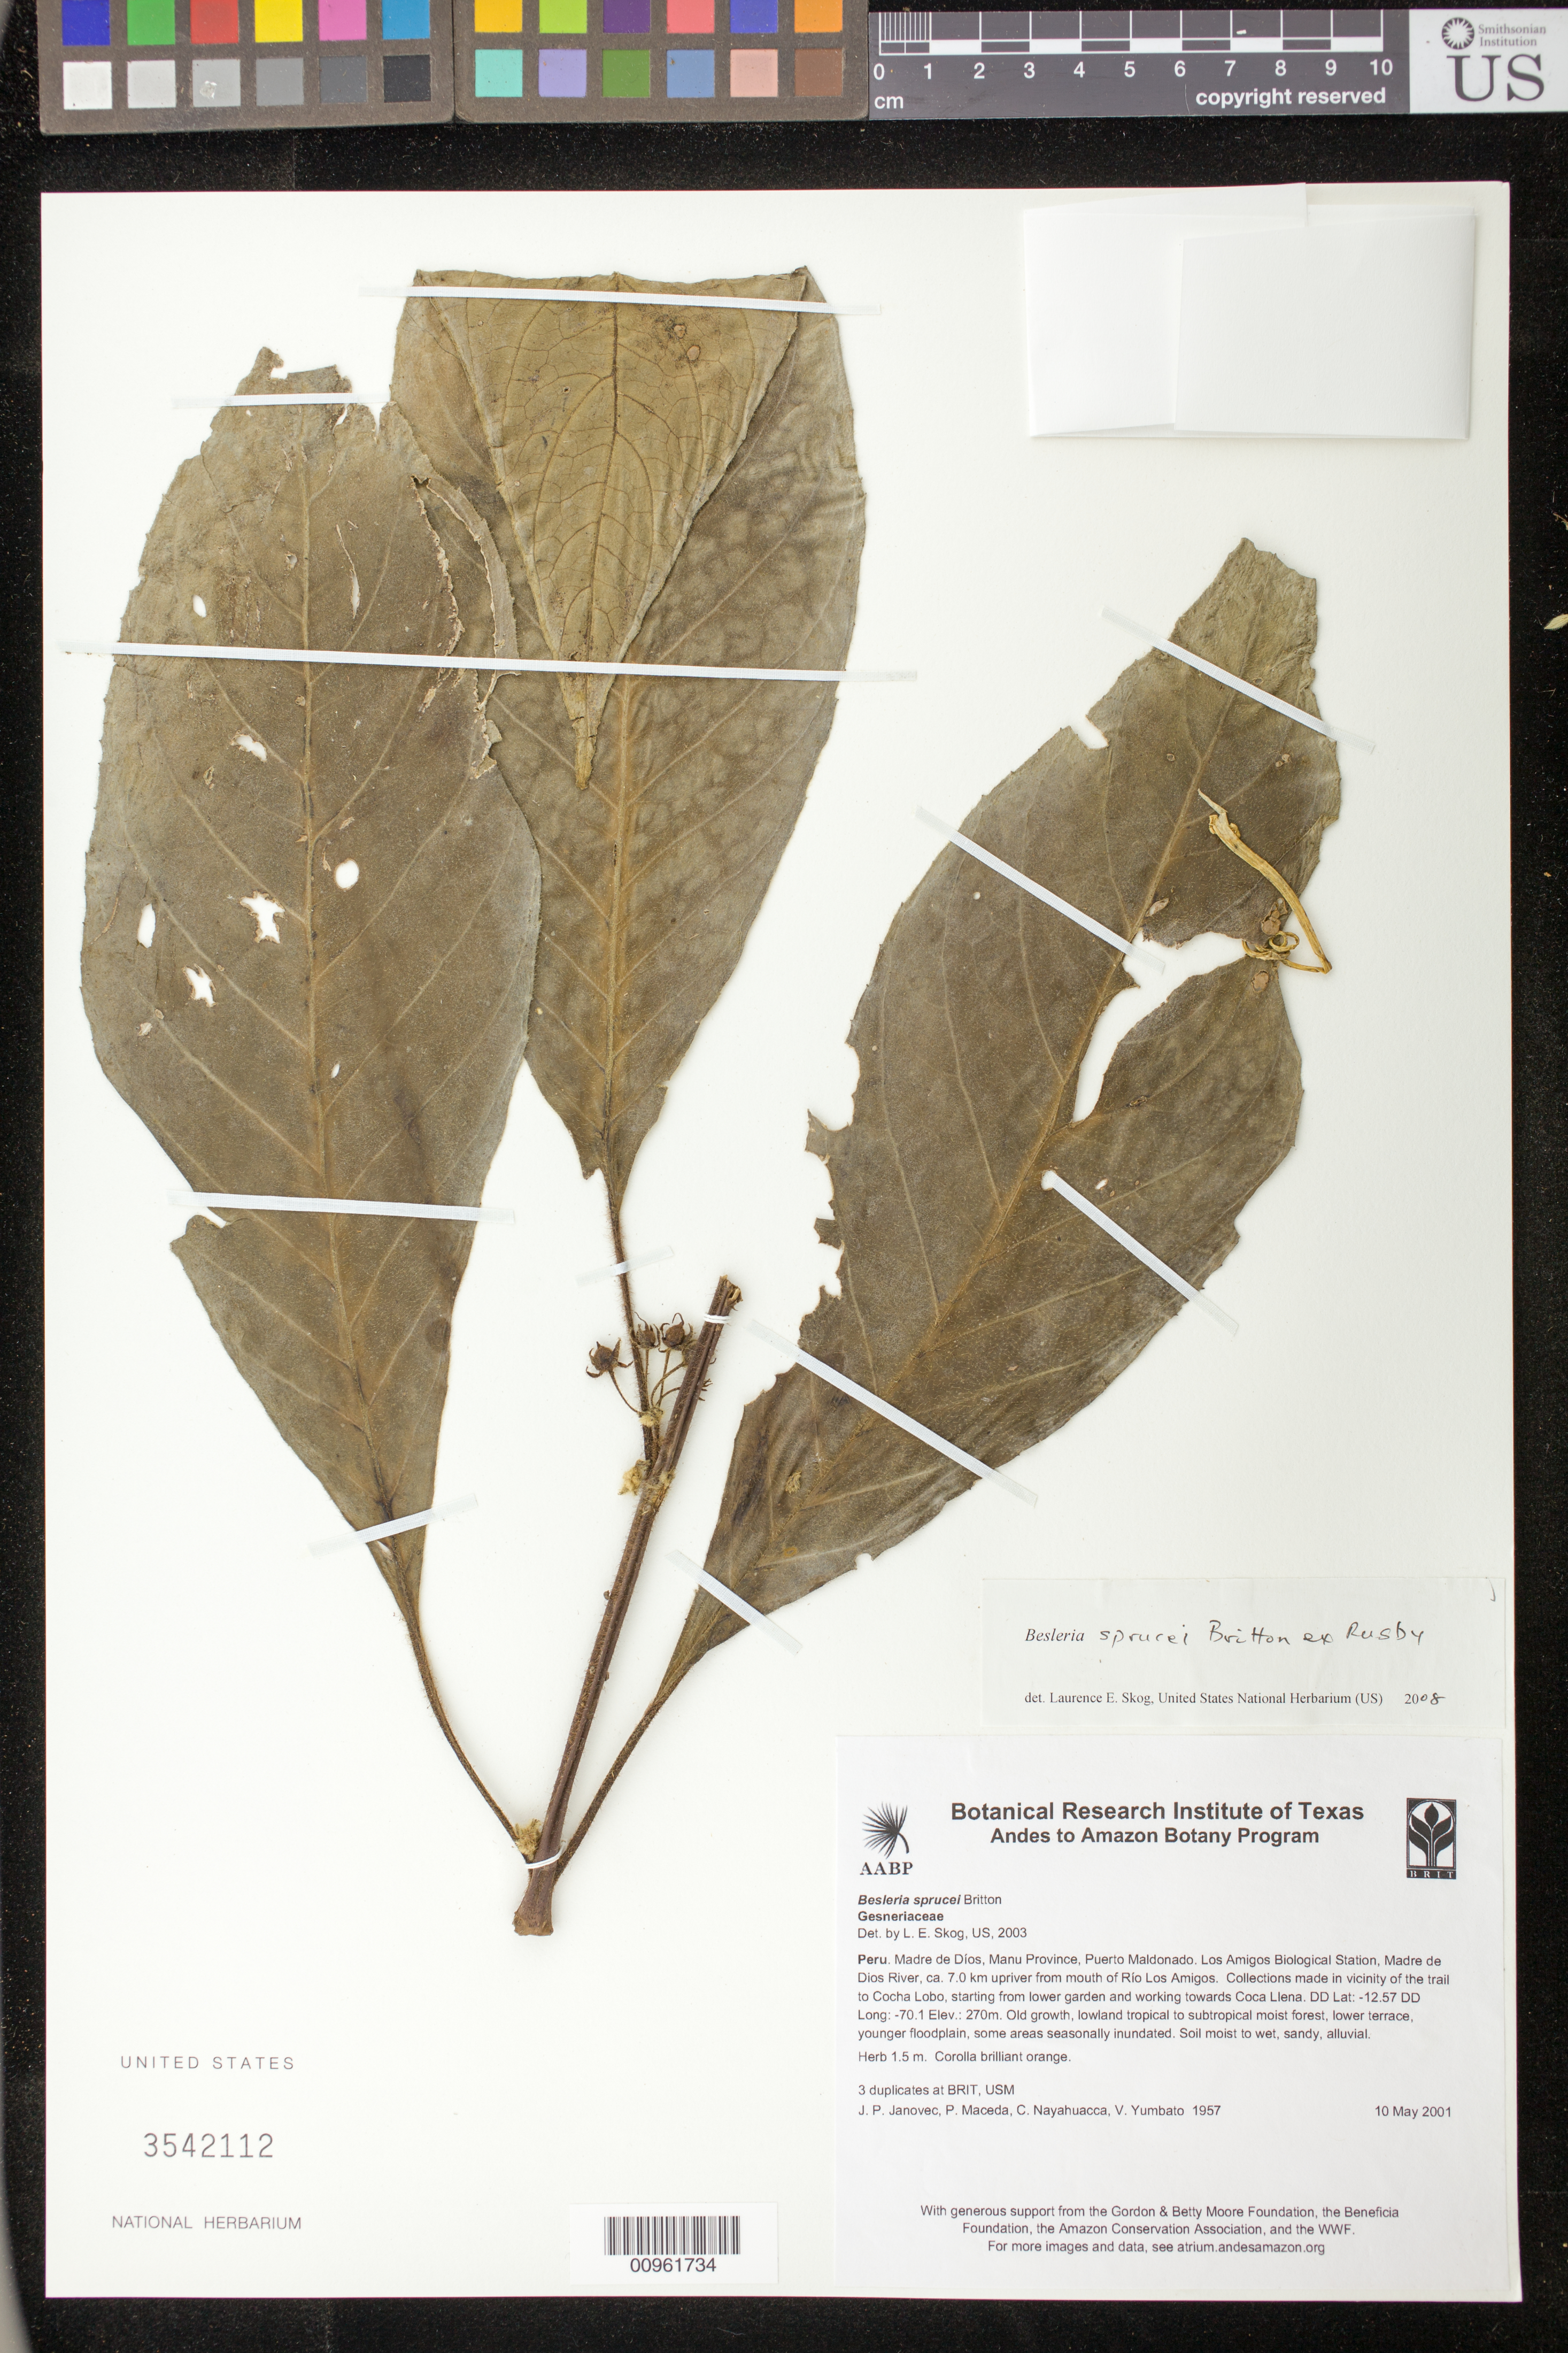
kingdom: Plantae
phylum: Tracheophyta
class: Magnoliopsida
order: Lamiales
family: Gesneriaceae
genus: Besleria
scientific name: Besleria sprucei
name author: Britton ex Rusby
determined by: Skog, Laurence E.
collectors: J. P. Janovec & et al.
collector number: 1957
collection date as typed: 10 May 2001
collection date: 2001-05-10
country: Peru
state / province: Madre de Dios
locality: Madre de Dios, Manu Province, Puerto Maldonado. Los Amigos Biological Station, Madre de Dios River, ca. 7.0 km upriver from mouth of Rio Los Amigos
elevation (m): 270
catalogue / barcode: US 3542112